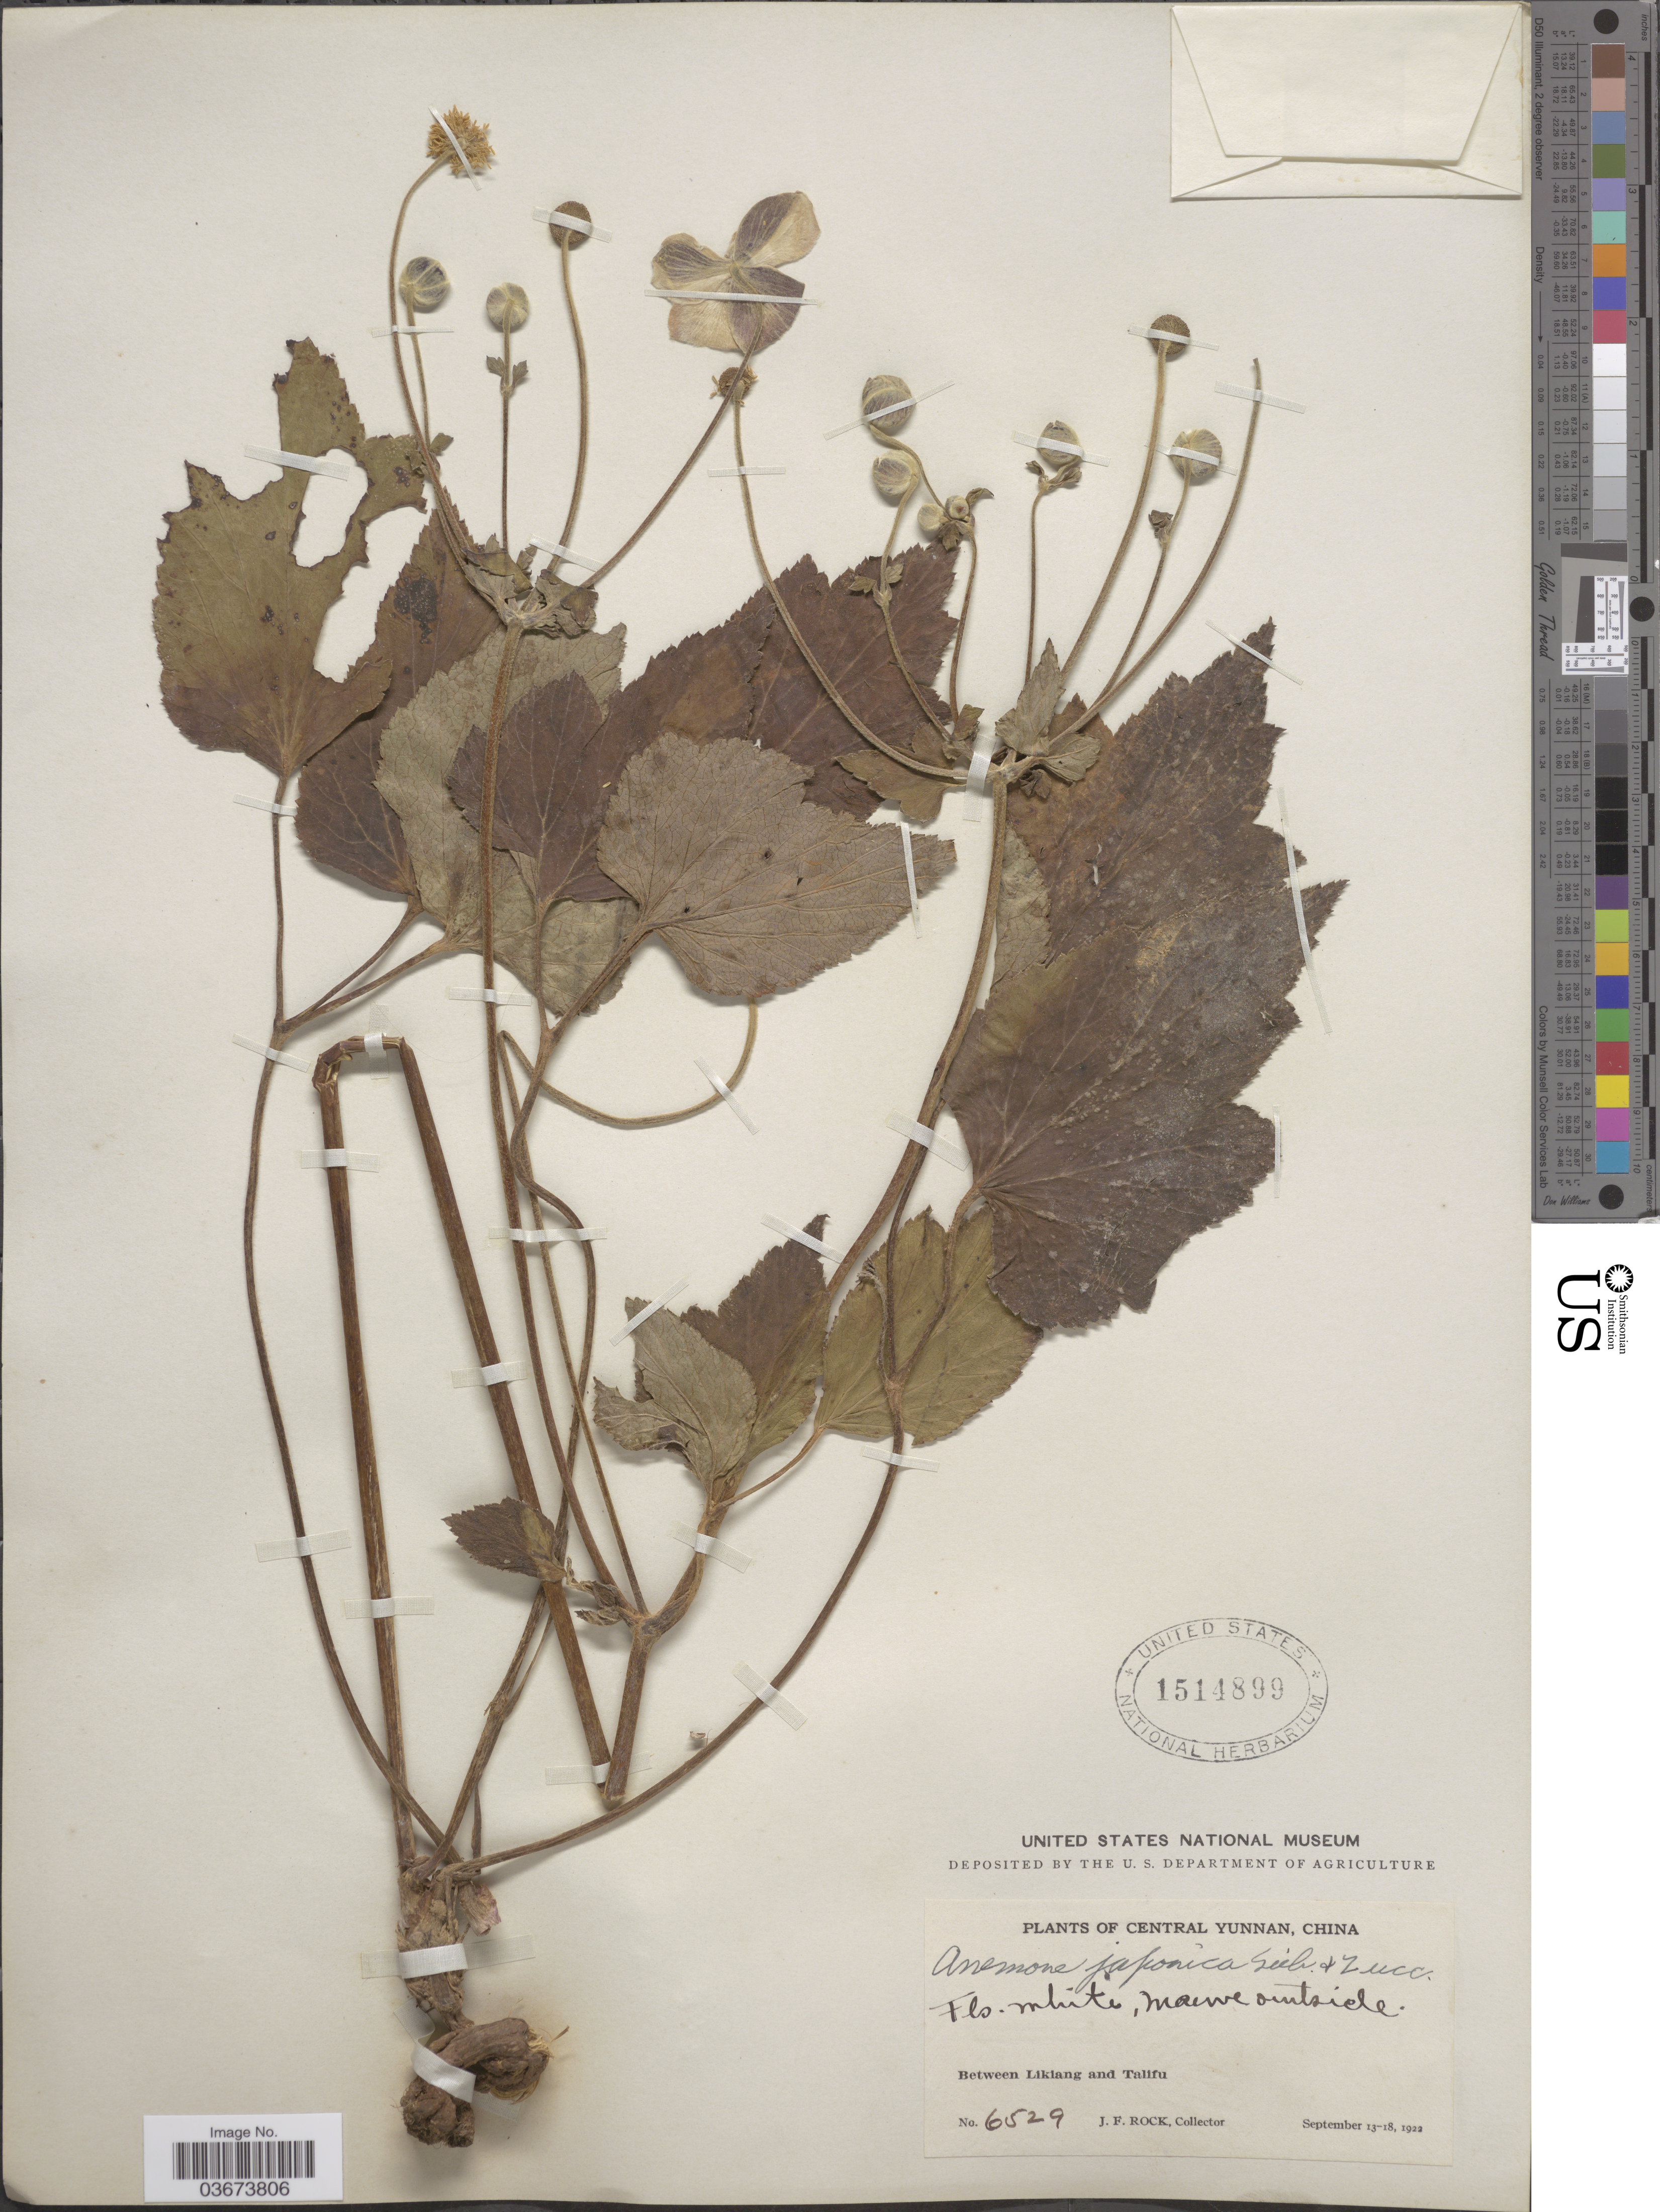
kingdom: Plantae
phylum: Tracheophyta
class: Magnoliopsida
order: Ranunculales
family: Ranunculaceae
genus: Anemone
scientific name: Anemone japonica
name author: Houtt.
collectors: J. Rock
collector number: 6529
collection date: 1922-09-13/1922-09-18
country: China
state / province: Yunnan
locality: Central Yunnan. Between Likiang and Talifu.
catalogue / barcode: US 1514899